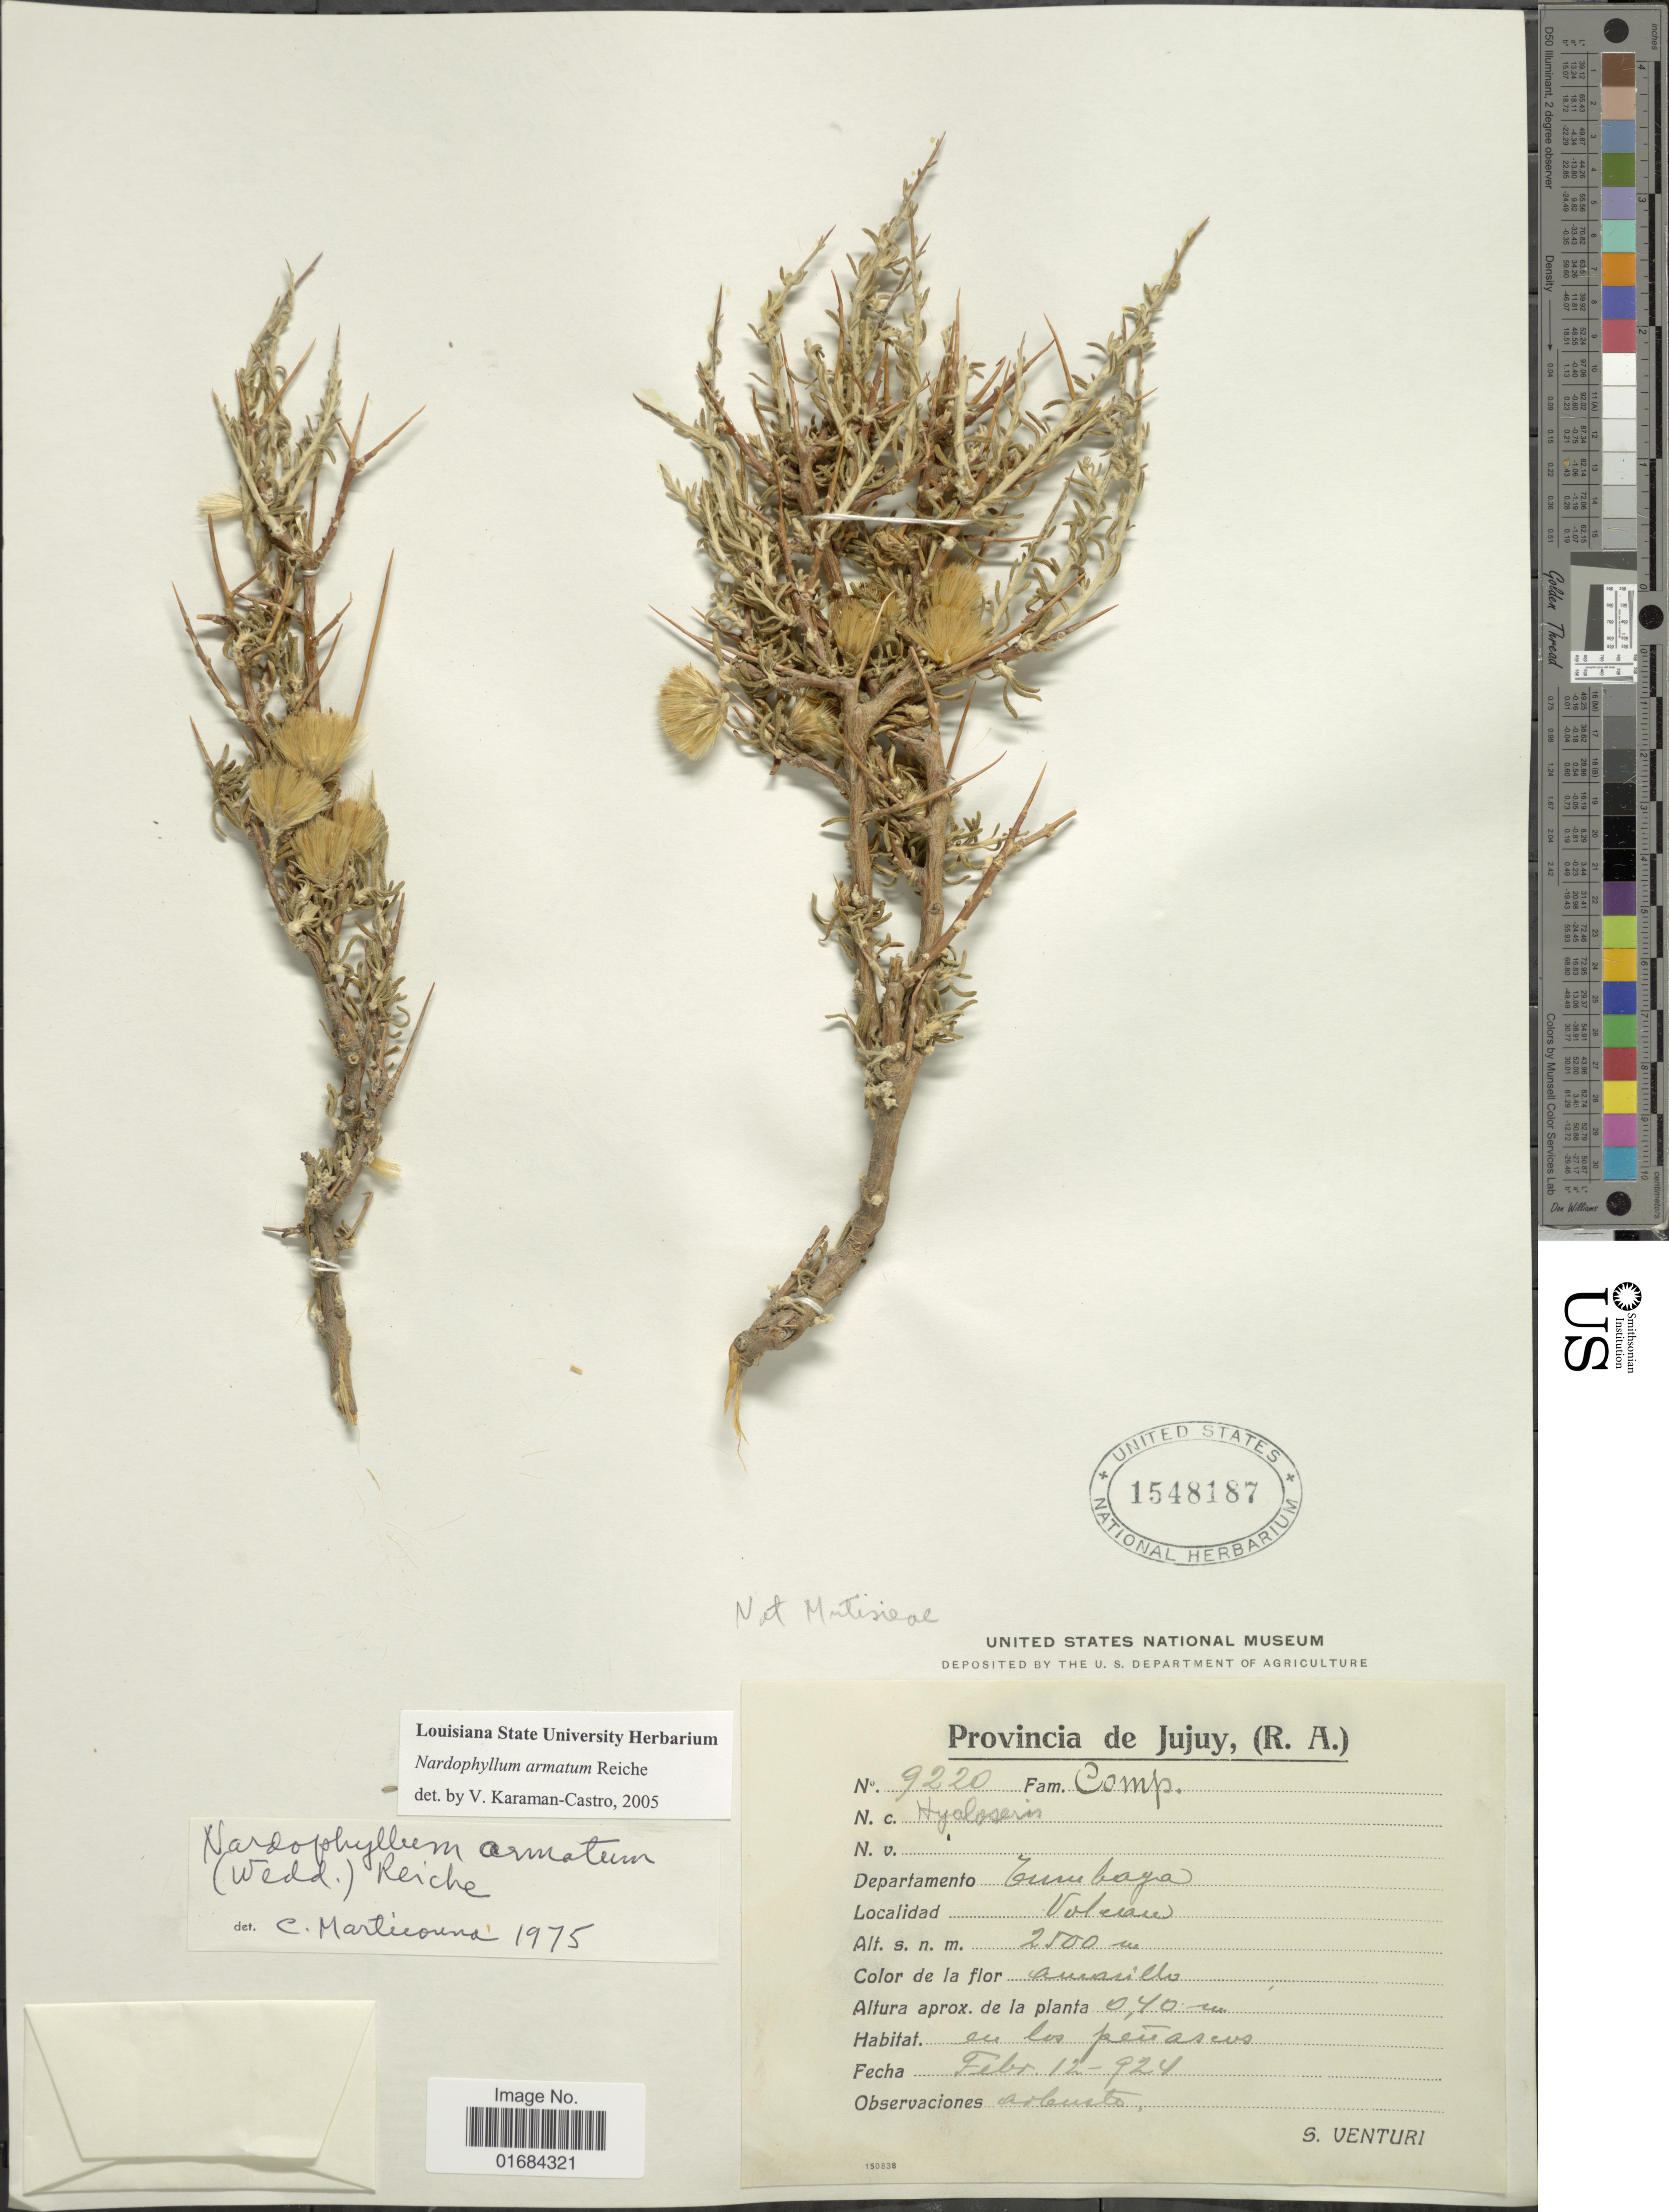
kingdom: Plantae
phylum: Tracheophyta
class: Magnoliopsida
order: Asterales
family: Asteraceae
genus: Ocyroe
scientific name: Ocyroe armata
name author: (Wedd.) Bonif.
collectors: S. Venturi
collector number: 9220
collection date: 1924-02-12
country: Argentina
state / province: Jujuy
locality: Cum baya volcano.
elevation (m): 2500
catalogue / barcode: US 1548187